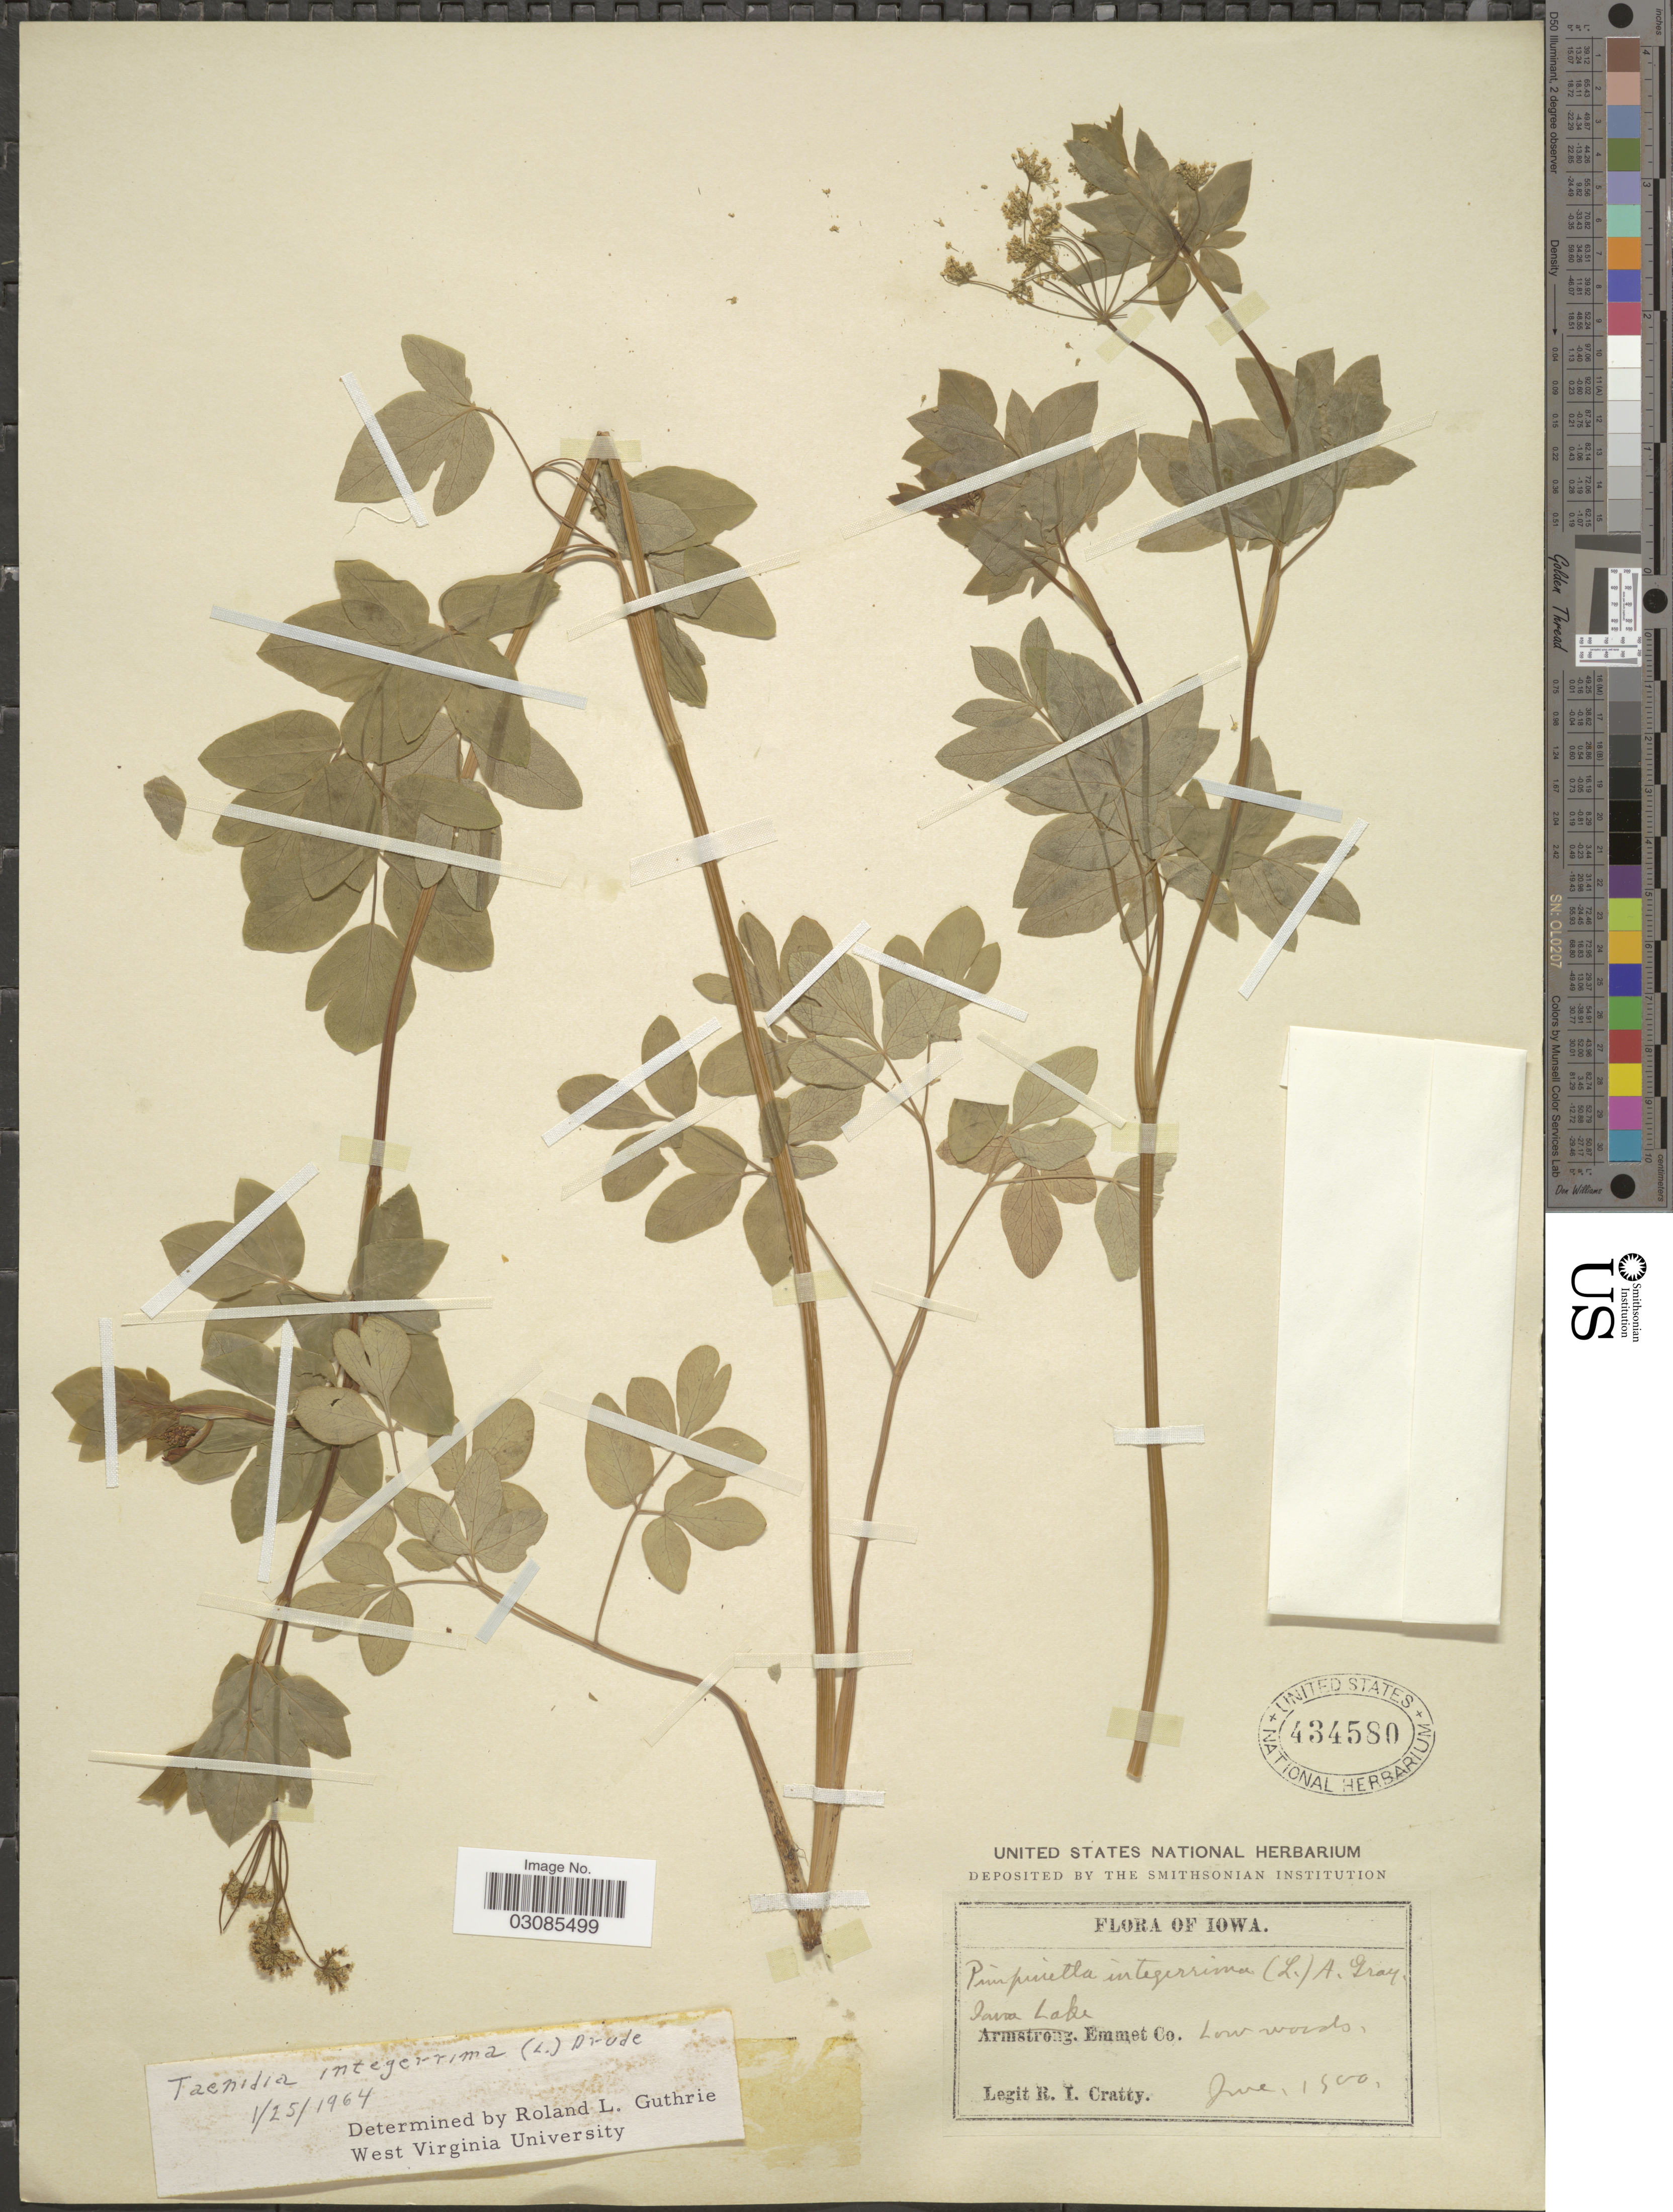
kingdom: Plantae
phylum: Tracheophyta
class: Magnoliopsida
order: Apiales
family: Apiaceae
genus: Taenidia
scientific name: Taenidia integerrima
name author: (L.) Drude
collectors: R. Cratty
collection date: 1900-06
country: United States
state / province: Iowa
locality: Iowa Lake. Emmet Co.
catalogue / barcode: US 434580